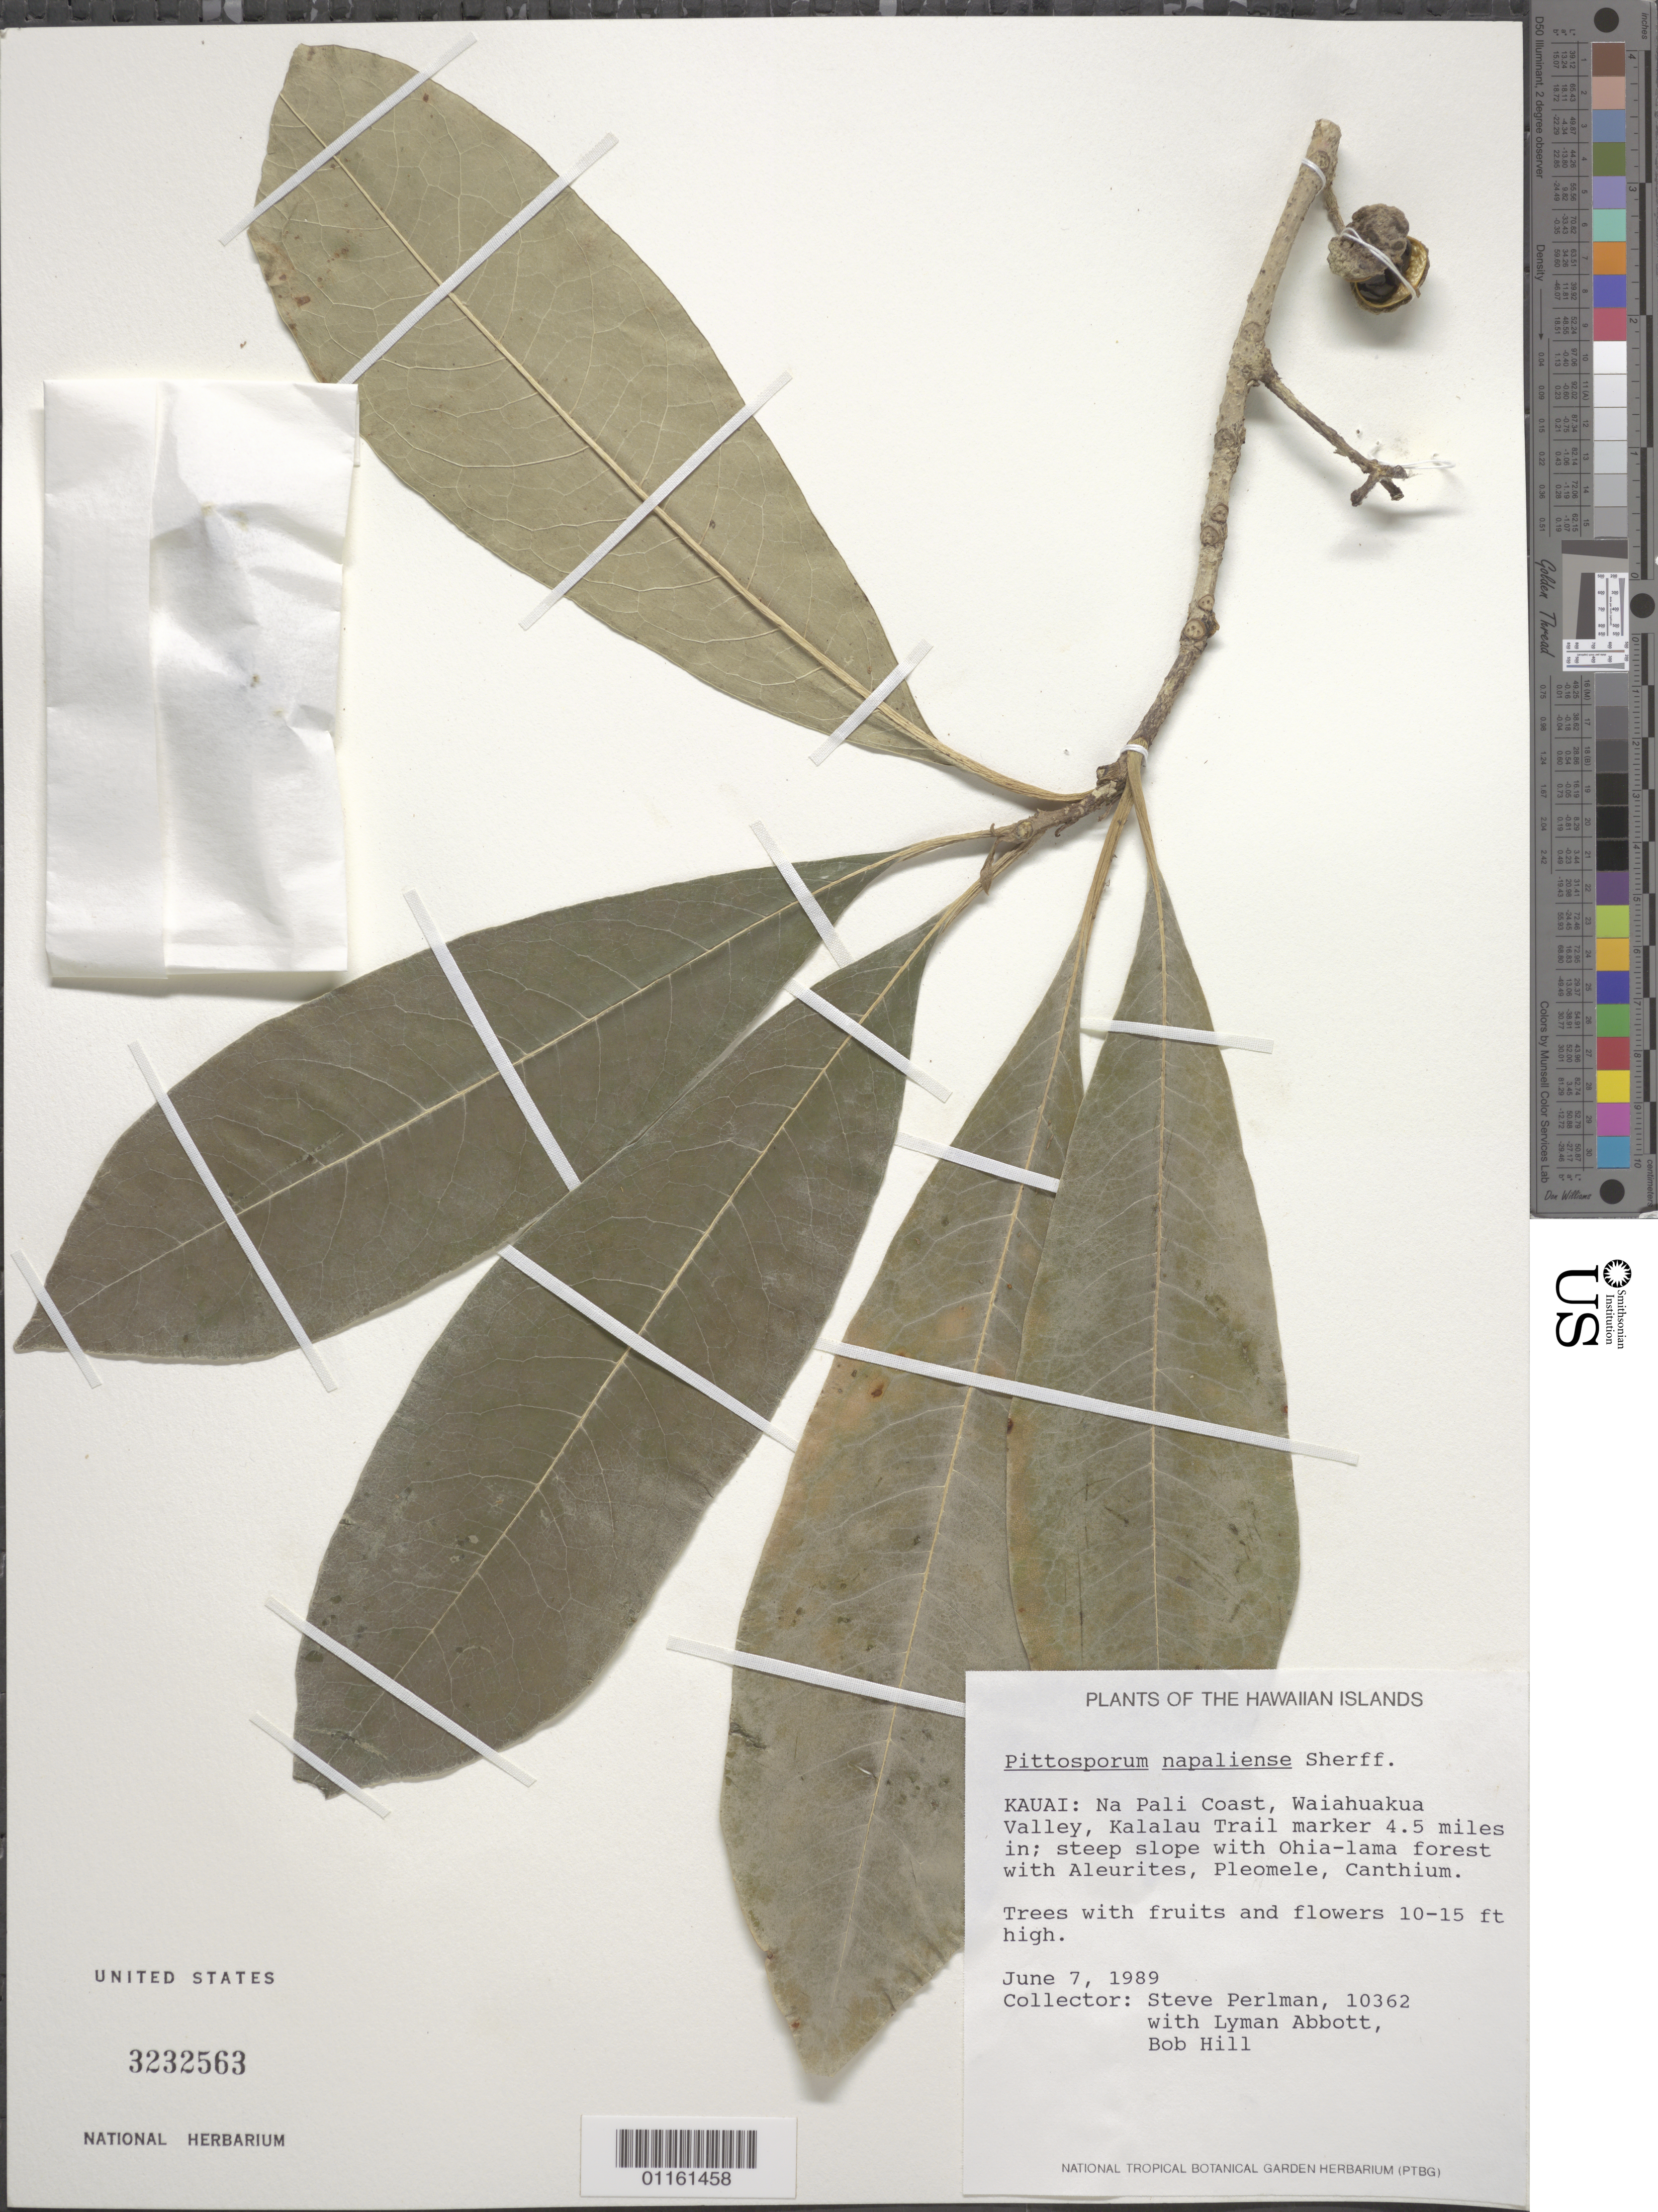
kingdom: Plantae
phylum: Tracheophyta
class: Magnoliopsida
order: Apiales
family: Pittosporaceae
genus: Pittosporum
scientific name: Pittosporum napaliense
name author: Sherff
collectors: S. P. Perlman, L. Abbott & B. Hill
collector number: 10362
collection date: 1989-06-07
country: United States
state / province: Hawaii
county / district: Kauai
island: Kaua'i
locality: Na Pali Coast, Waiahuakua Valley, Kalalau Trail marker 4.5 miles in.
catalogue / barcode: US 3232563